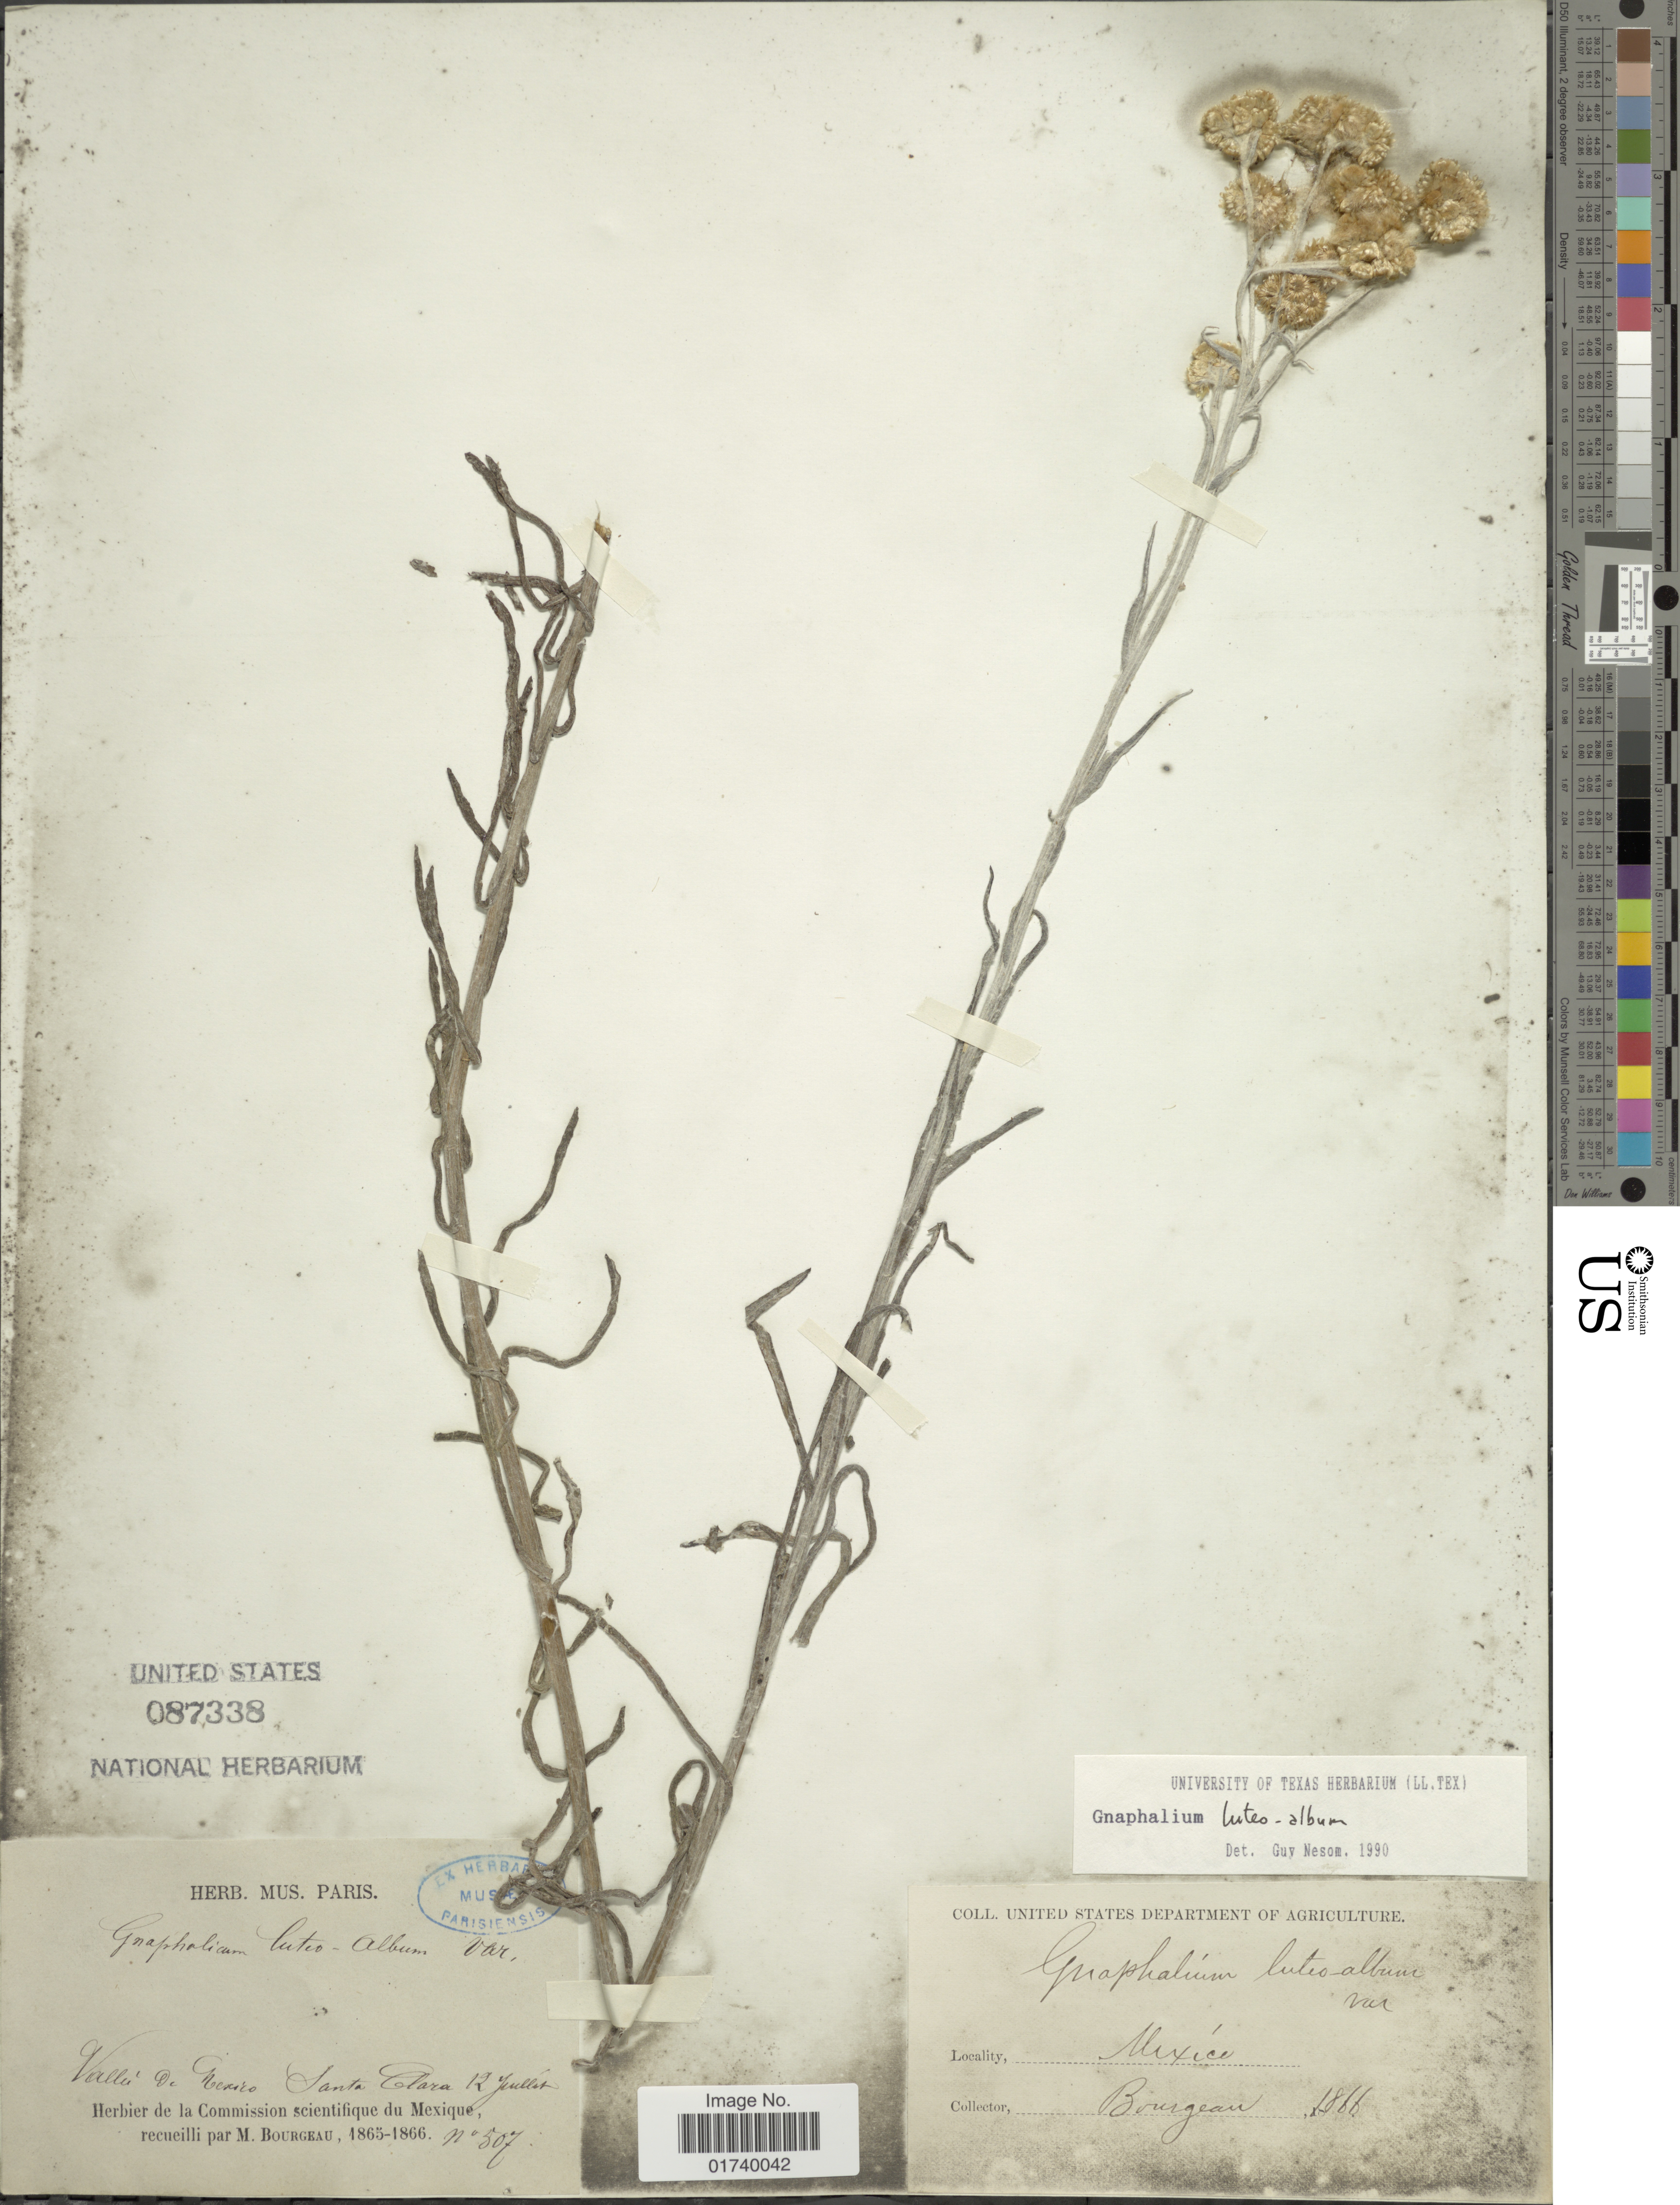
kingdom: Plantae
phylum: Tracheophyta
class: Magnoliopsida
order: Asterales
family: Asteraceae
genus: Pseudognaphalium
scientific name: Pseudognaphalium luteoalbum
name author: (L.) Hilliard & B.L. Burtt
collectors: M. Bourgeau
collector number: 507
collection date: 1865-07-12/1866-07-12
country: Mexico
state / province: México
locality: Vallei de Mexico, Santa Clara.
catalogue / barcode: US 87338